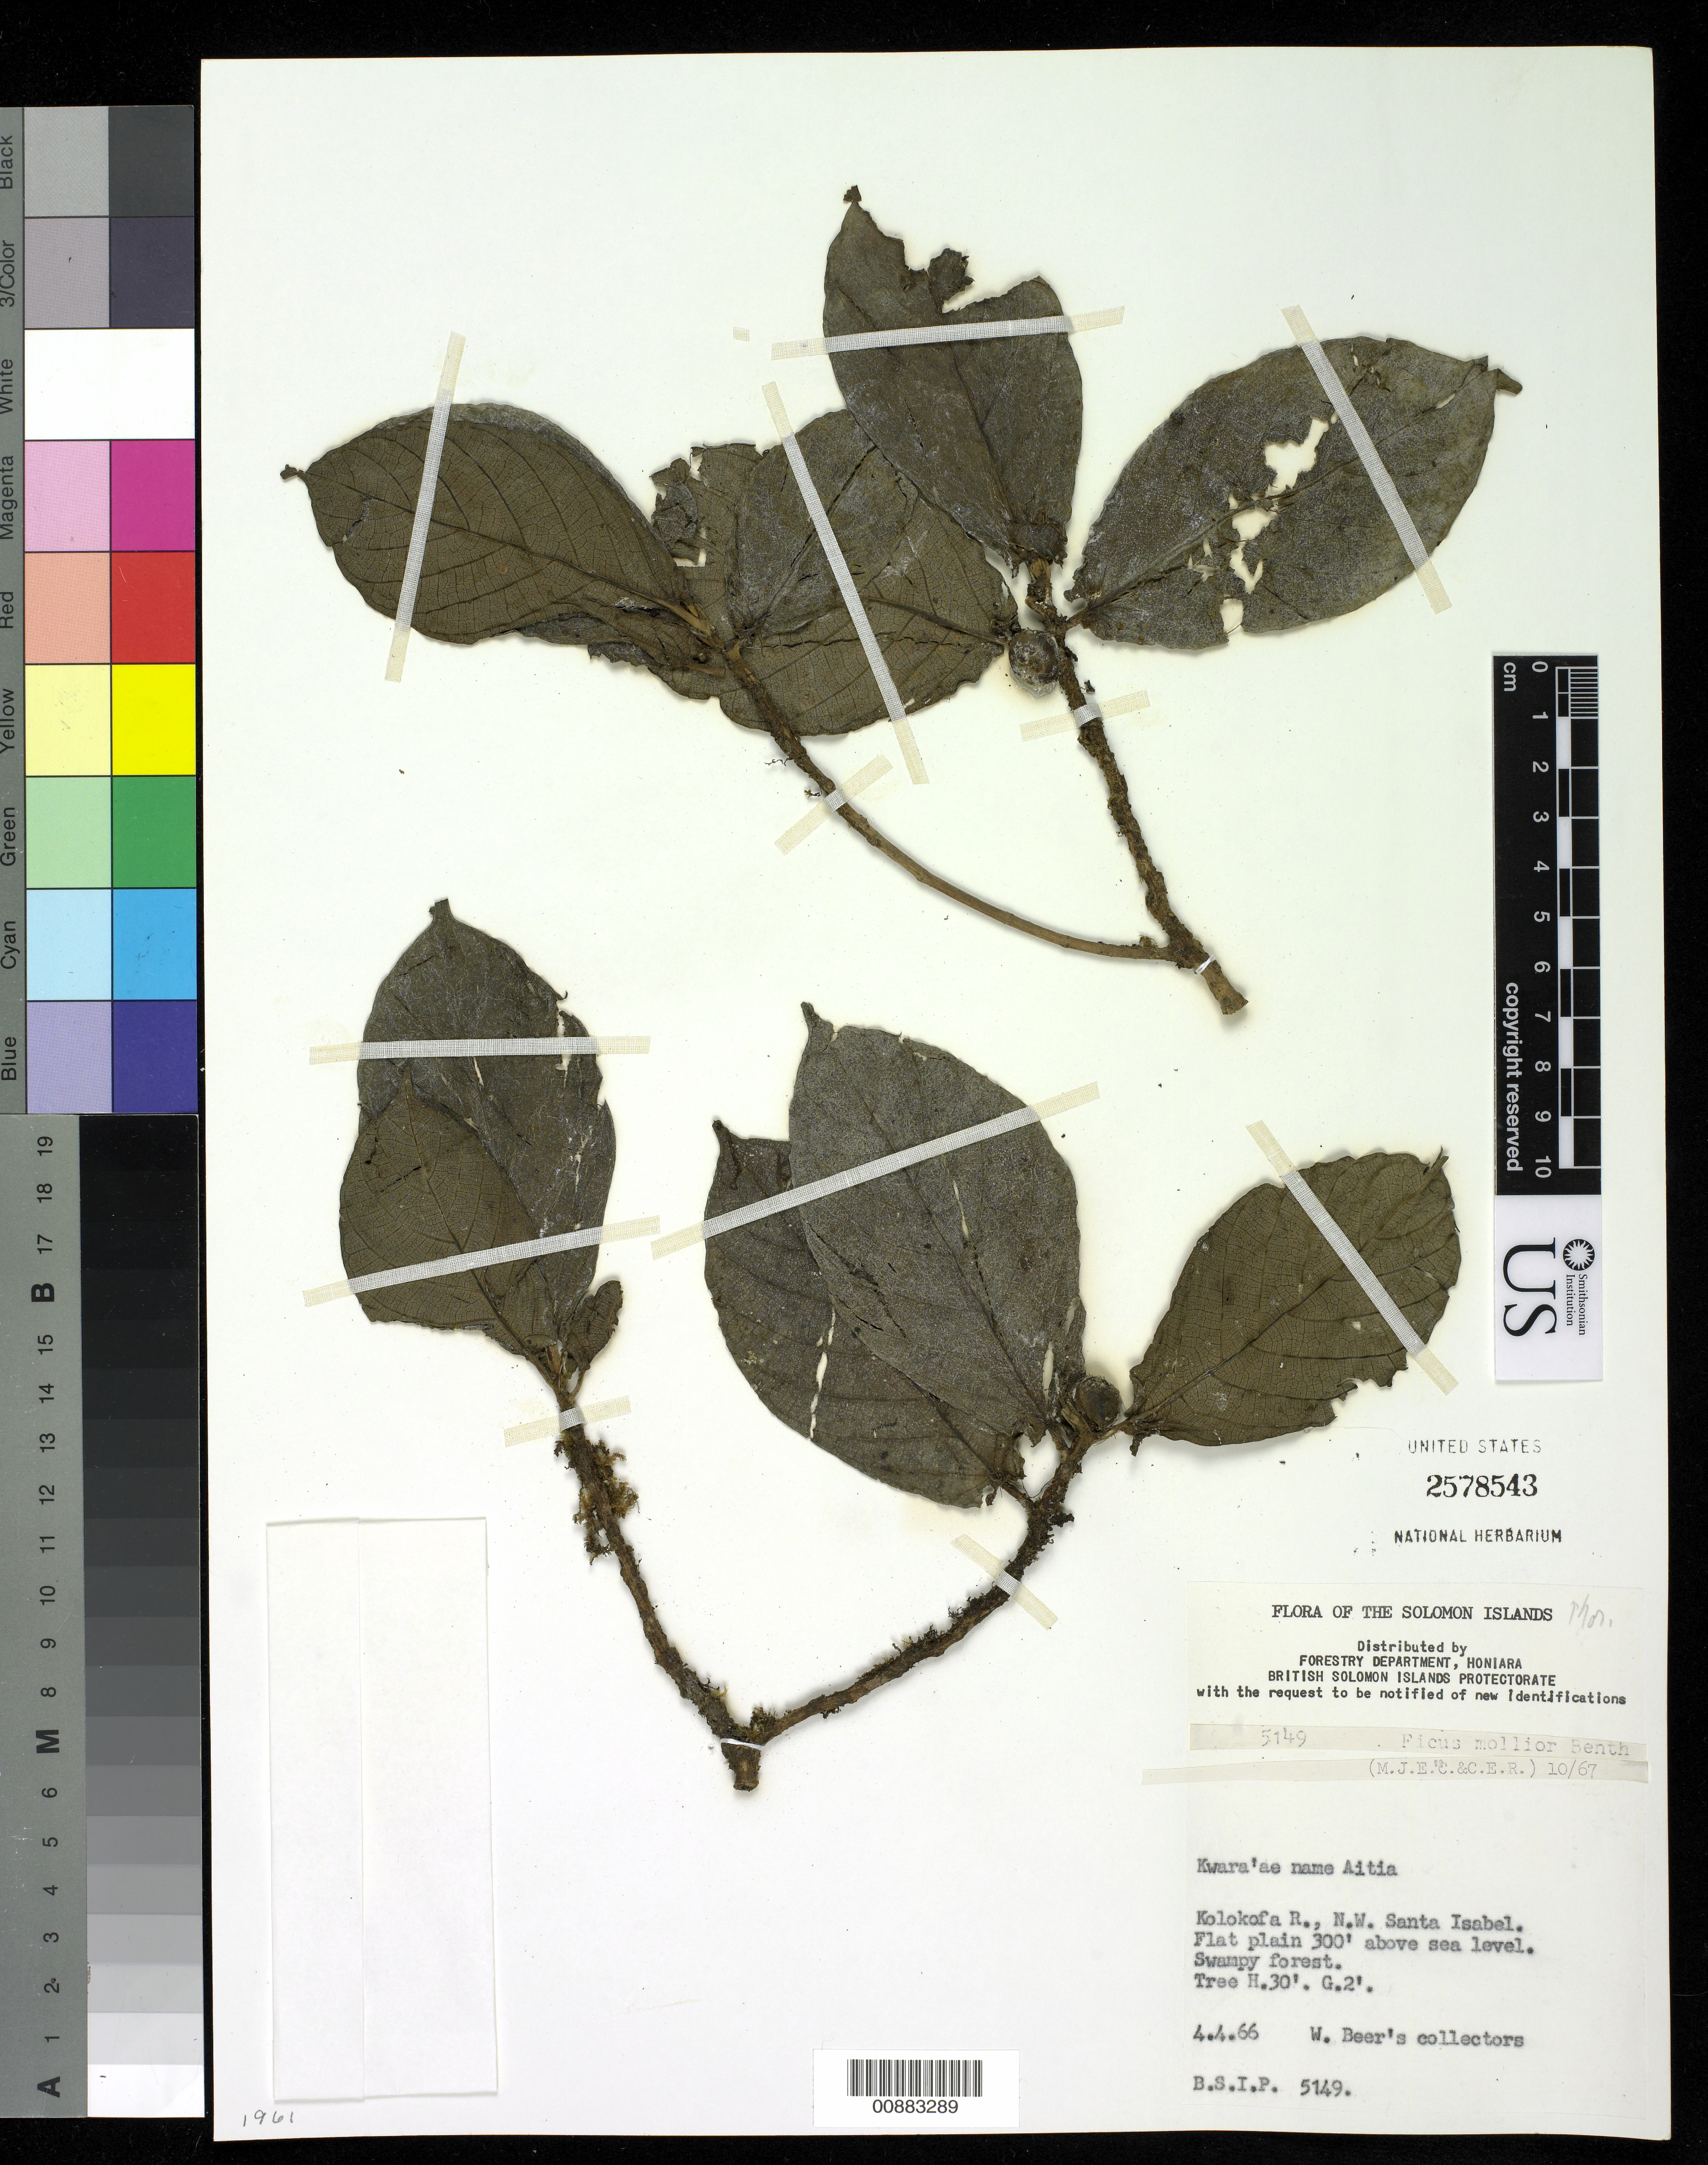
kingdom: Plantae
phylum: Tracheophyta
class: Magnoliopsida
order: Rosales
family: Moraceae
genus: Ficus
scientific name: Ficus mollior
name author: F. Muell. ex Benth.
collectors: W. Beer's Collectors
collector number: BSIP 5149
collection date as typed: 04 Apr 1966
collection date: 1966-04-04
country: Solomon Islands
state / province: Isabel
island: Santa Isabel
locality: Kolokofa R., N.W. Santa Ysabel.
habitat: Flat plain; swampy forest.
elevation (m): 91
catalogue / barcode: US 2578543